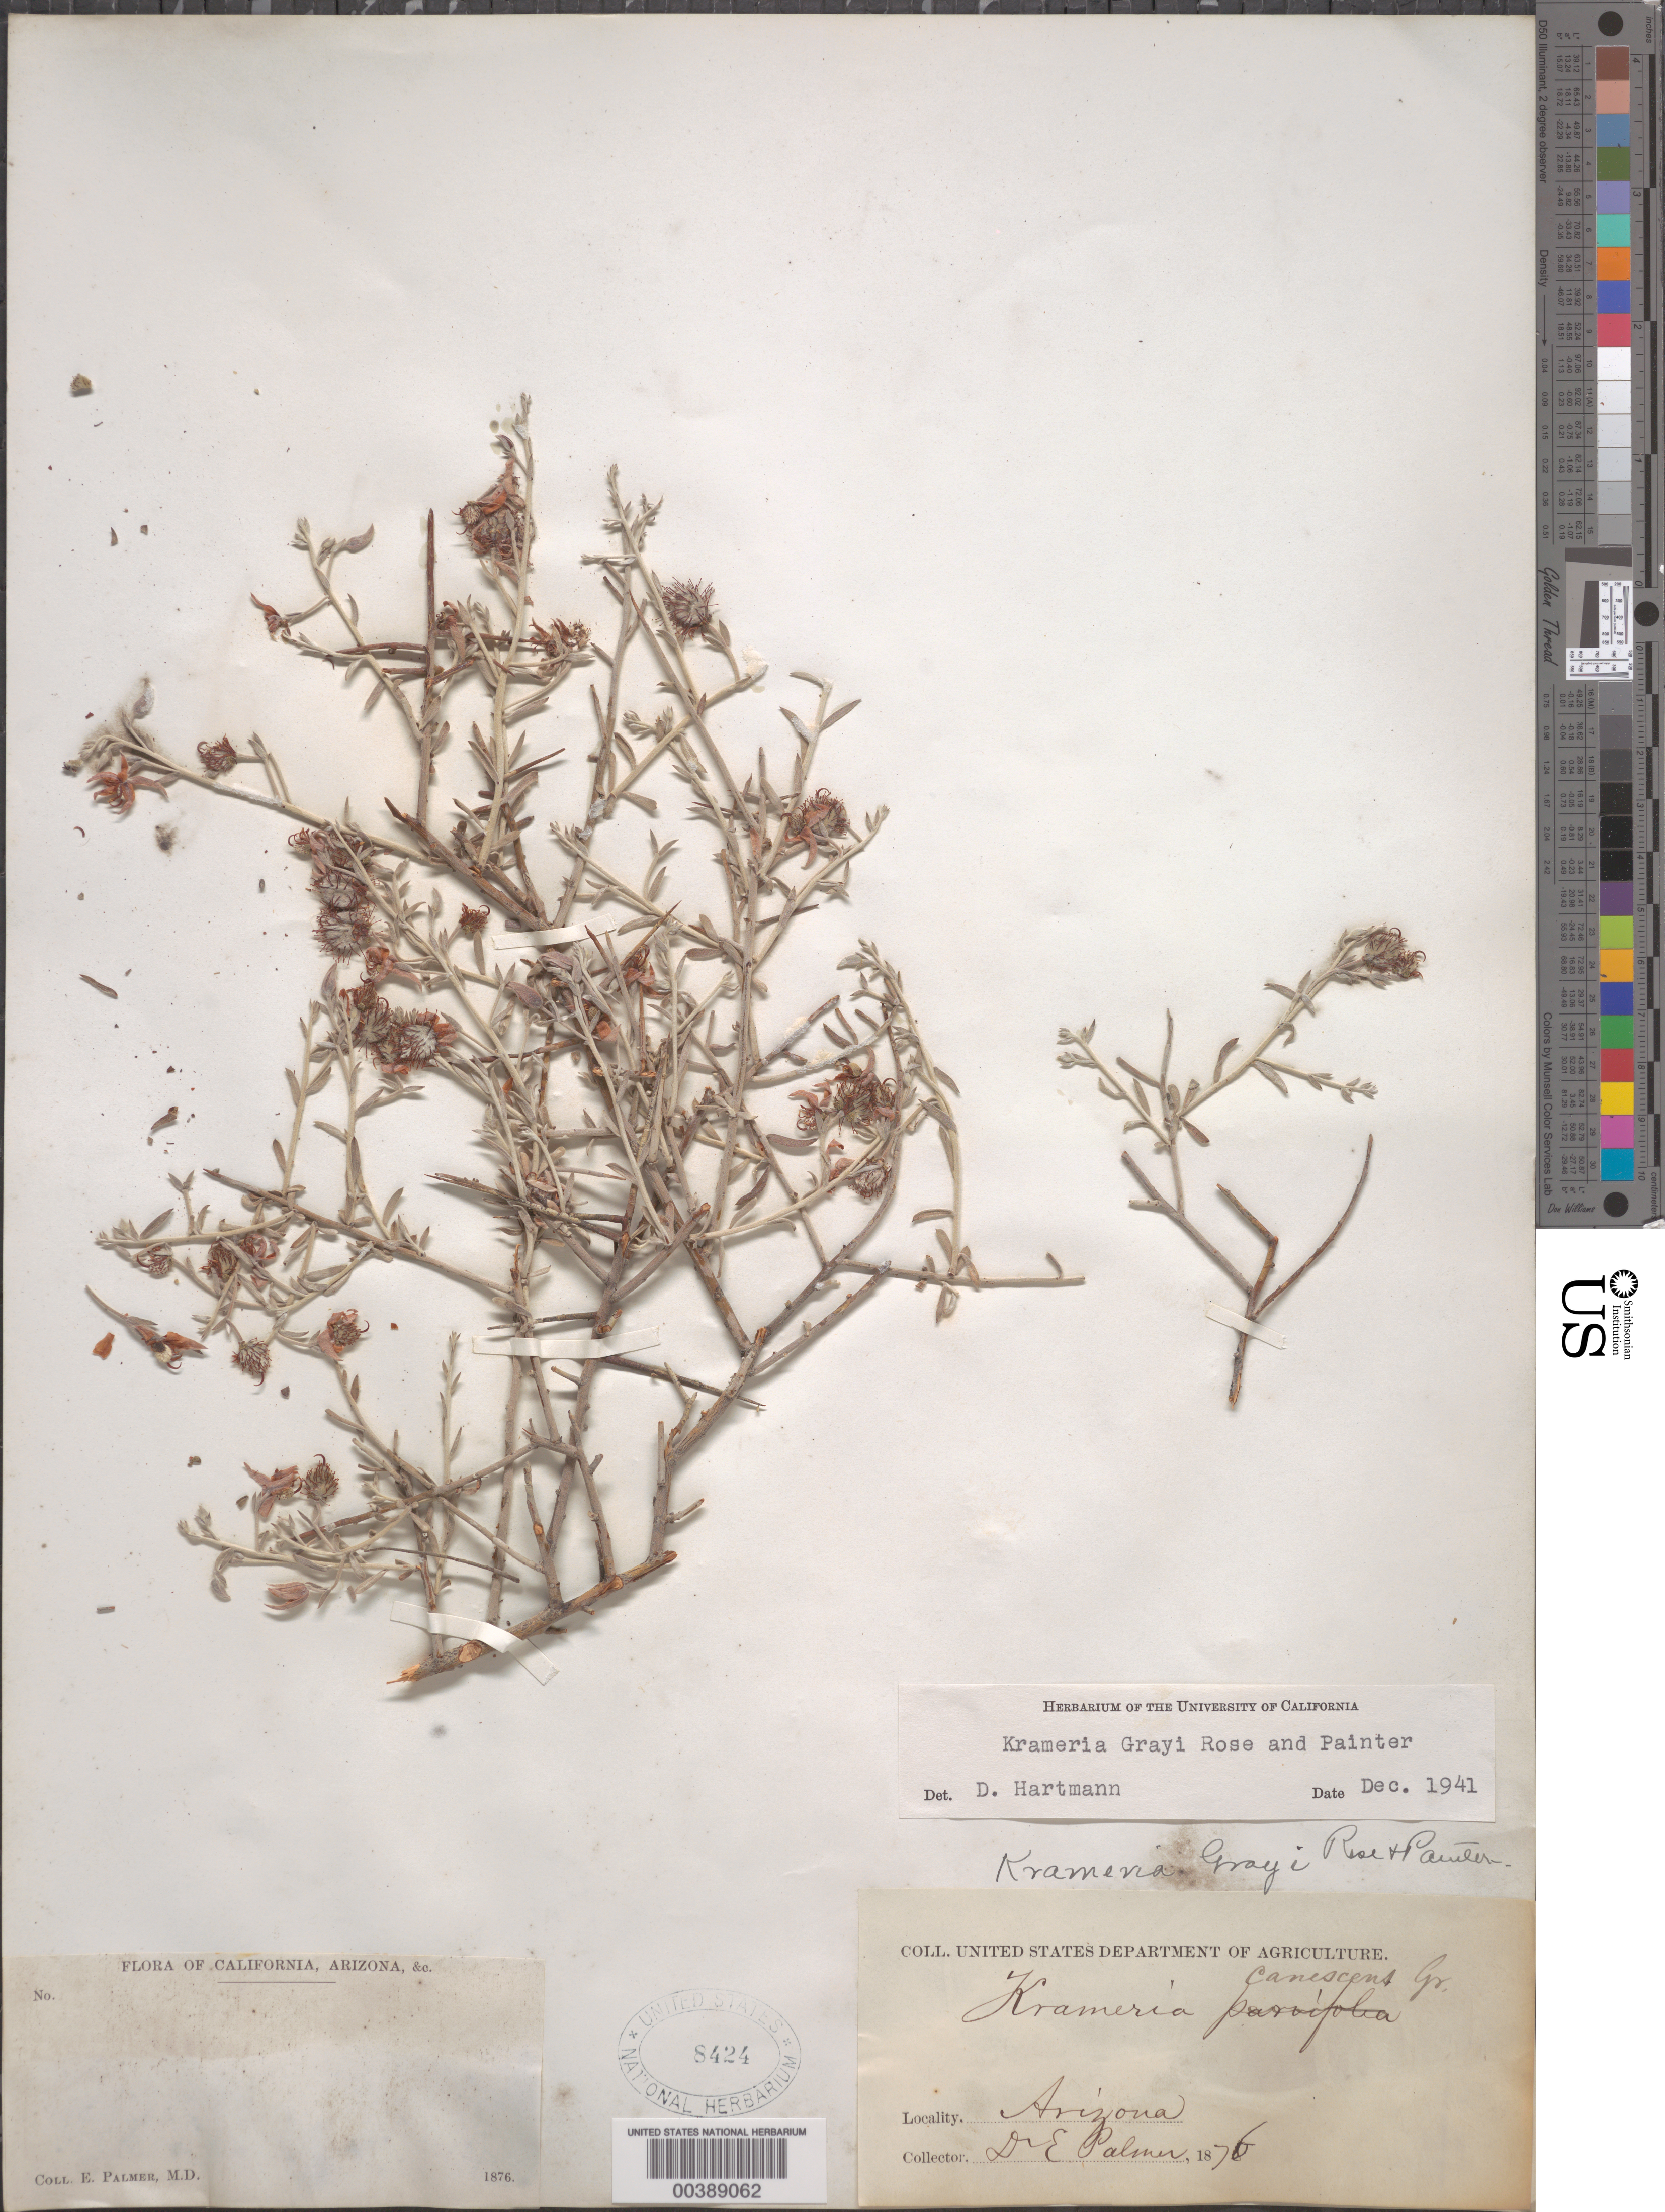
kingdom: Plantae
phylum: Tracheophyta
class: Magnoliopsida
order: Zygophyllales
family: Krameriaceae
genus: Krameria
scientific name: Krameria grayi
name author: Rose & J.H. Painter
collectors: E. Palmer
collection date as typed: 1876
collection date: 1876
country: United States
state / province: Arizona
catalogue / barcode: US 8424